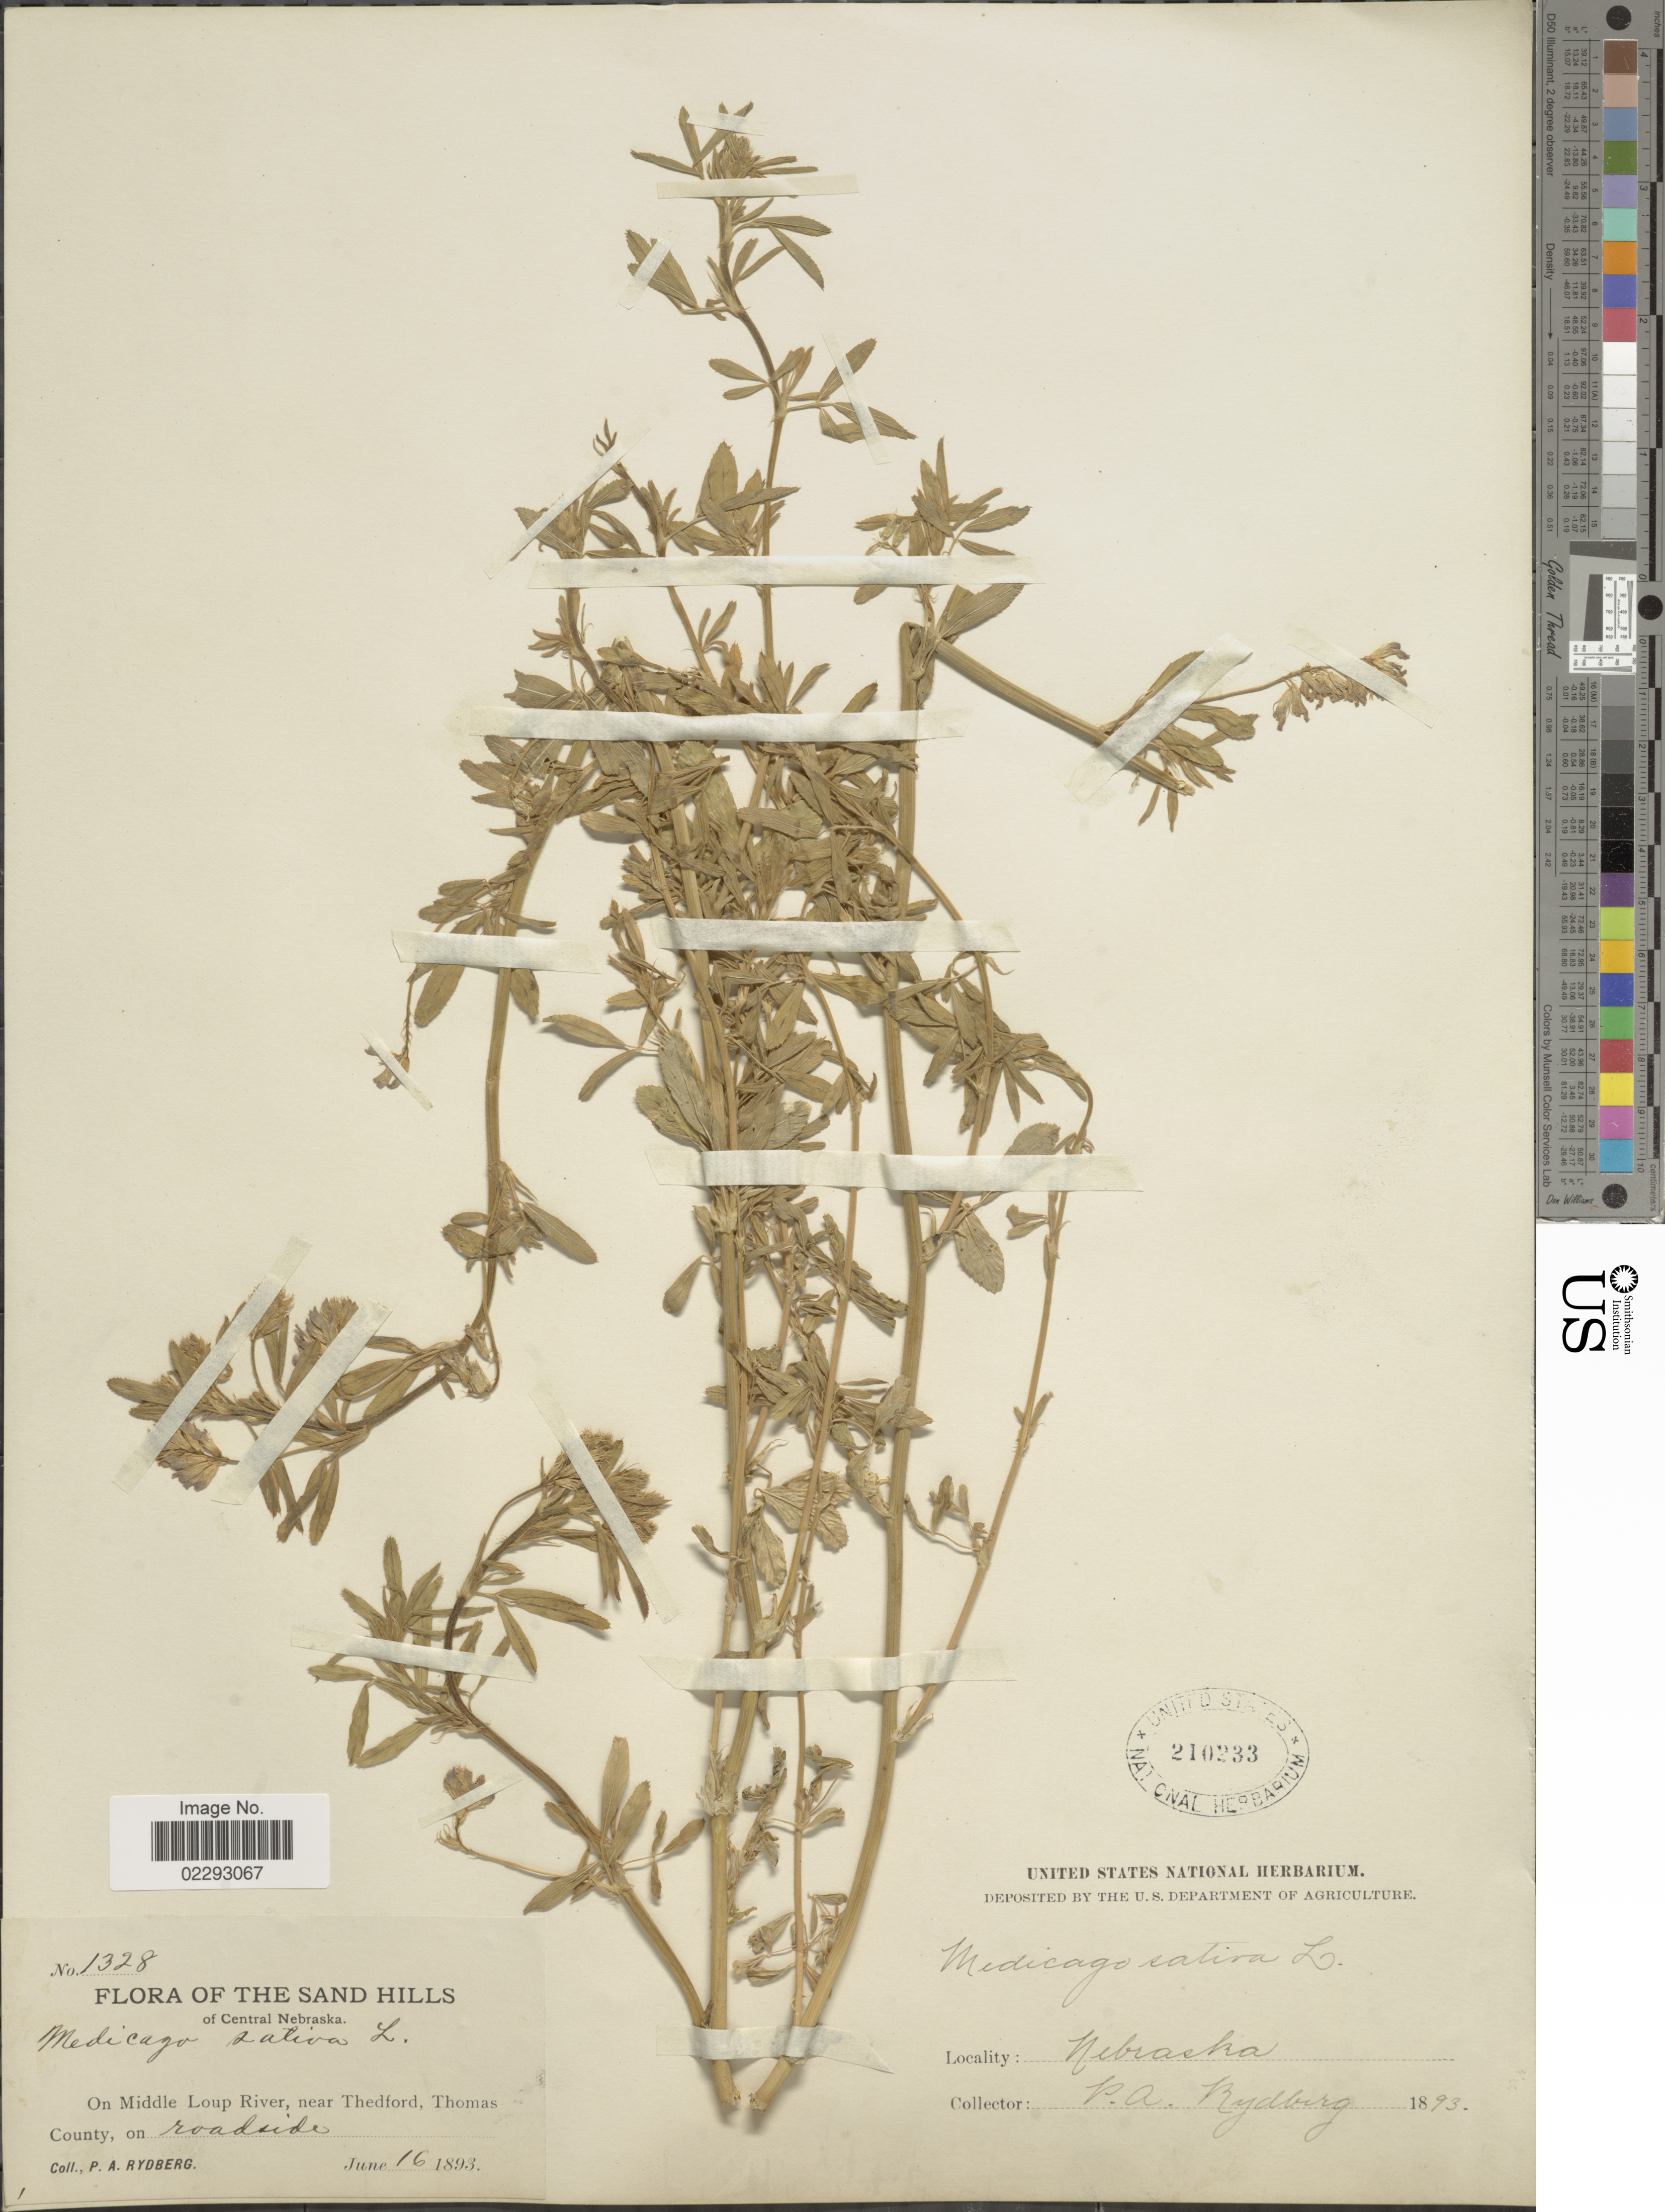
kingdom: Plantae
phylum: Tracheophyta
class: Magnoliopsida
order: Fabales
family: Fabaceae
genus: Medicago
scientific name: Medicago sativa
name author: L.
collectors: P. A. Rydberg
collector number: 1328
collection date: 1893-06-16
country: United States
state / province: Nebraska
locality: The Sand Hills of Central Nebraska. On Middle Loup River, near Thedford, Thomas County, on roadside.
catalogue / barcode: US 210233